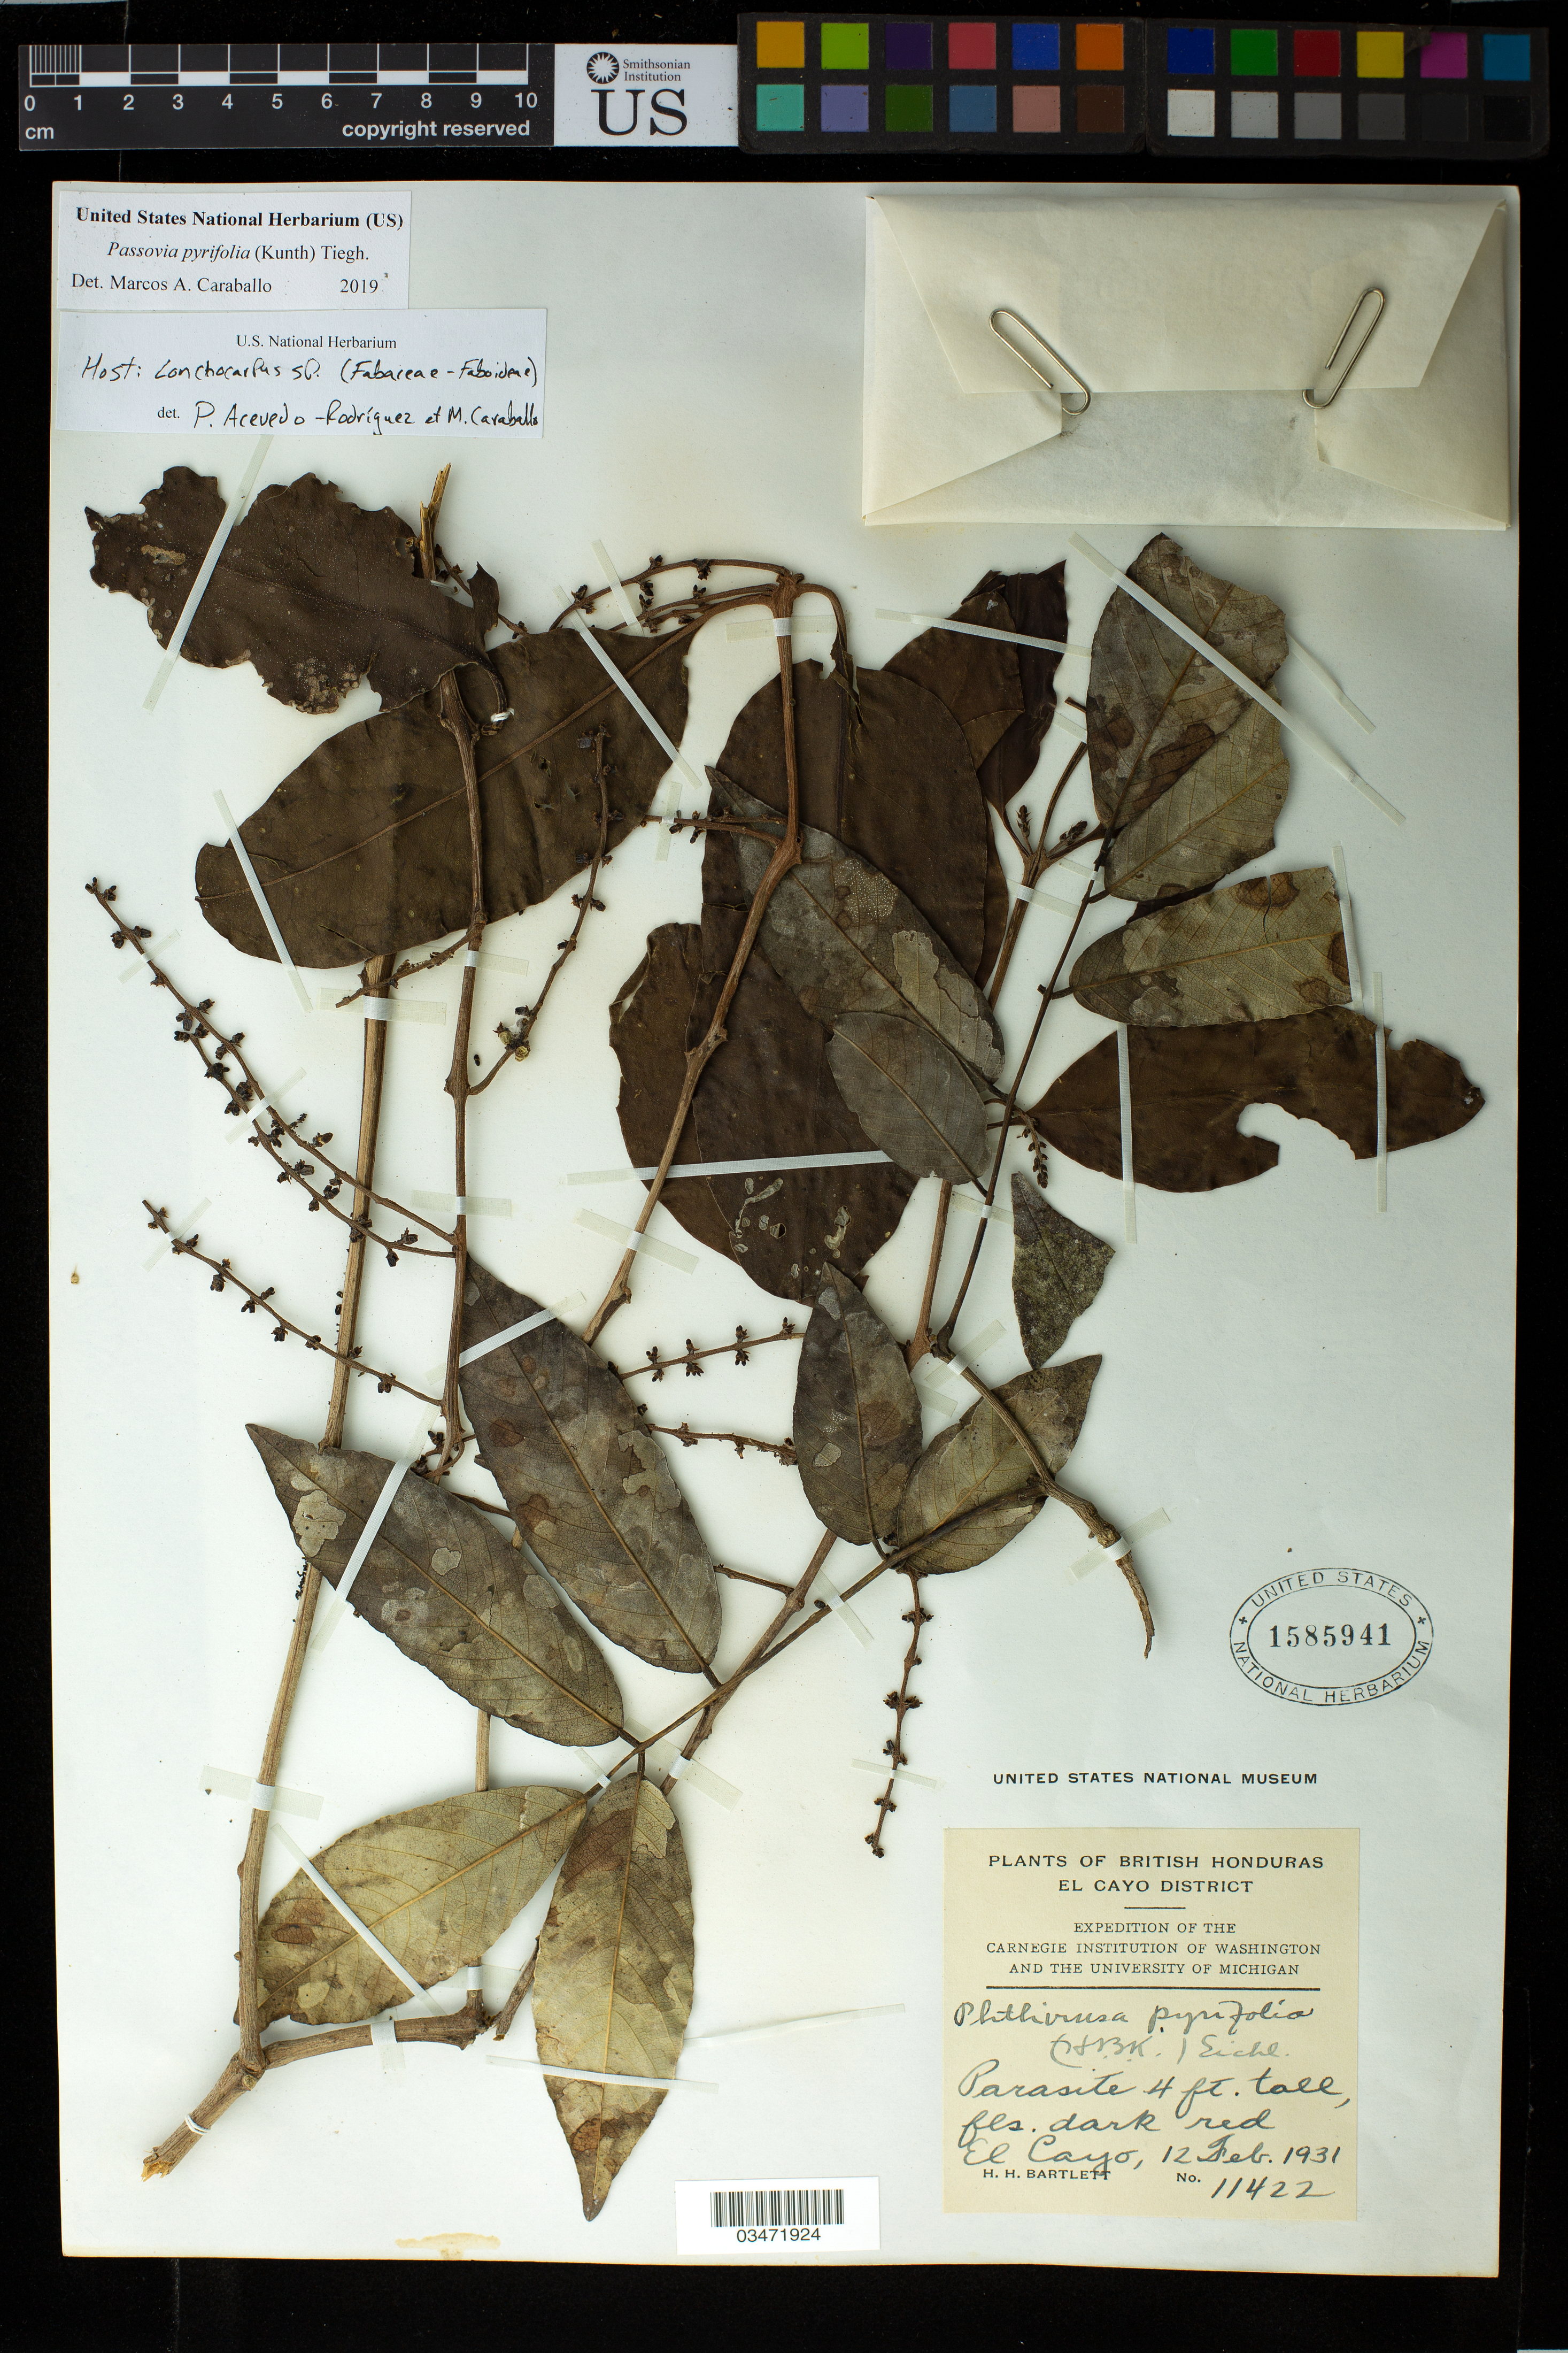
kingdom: Plantae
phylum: Tracheophyta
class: Magnoliopsida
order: Santalales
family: Loranthaceae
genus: Passovia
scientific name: Passovia pyrifolia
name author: (Kunth) Tiegh.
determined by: Caraballo-Ortiz, Marcos A., (MISS), University of Mississippi (UNITED STATES)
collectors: H. H. Bartlett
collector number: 11422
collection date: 1931-02-12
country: Belize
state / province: Cayo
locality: El Cayo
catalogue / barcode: US 1585941